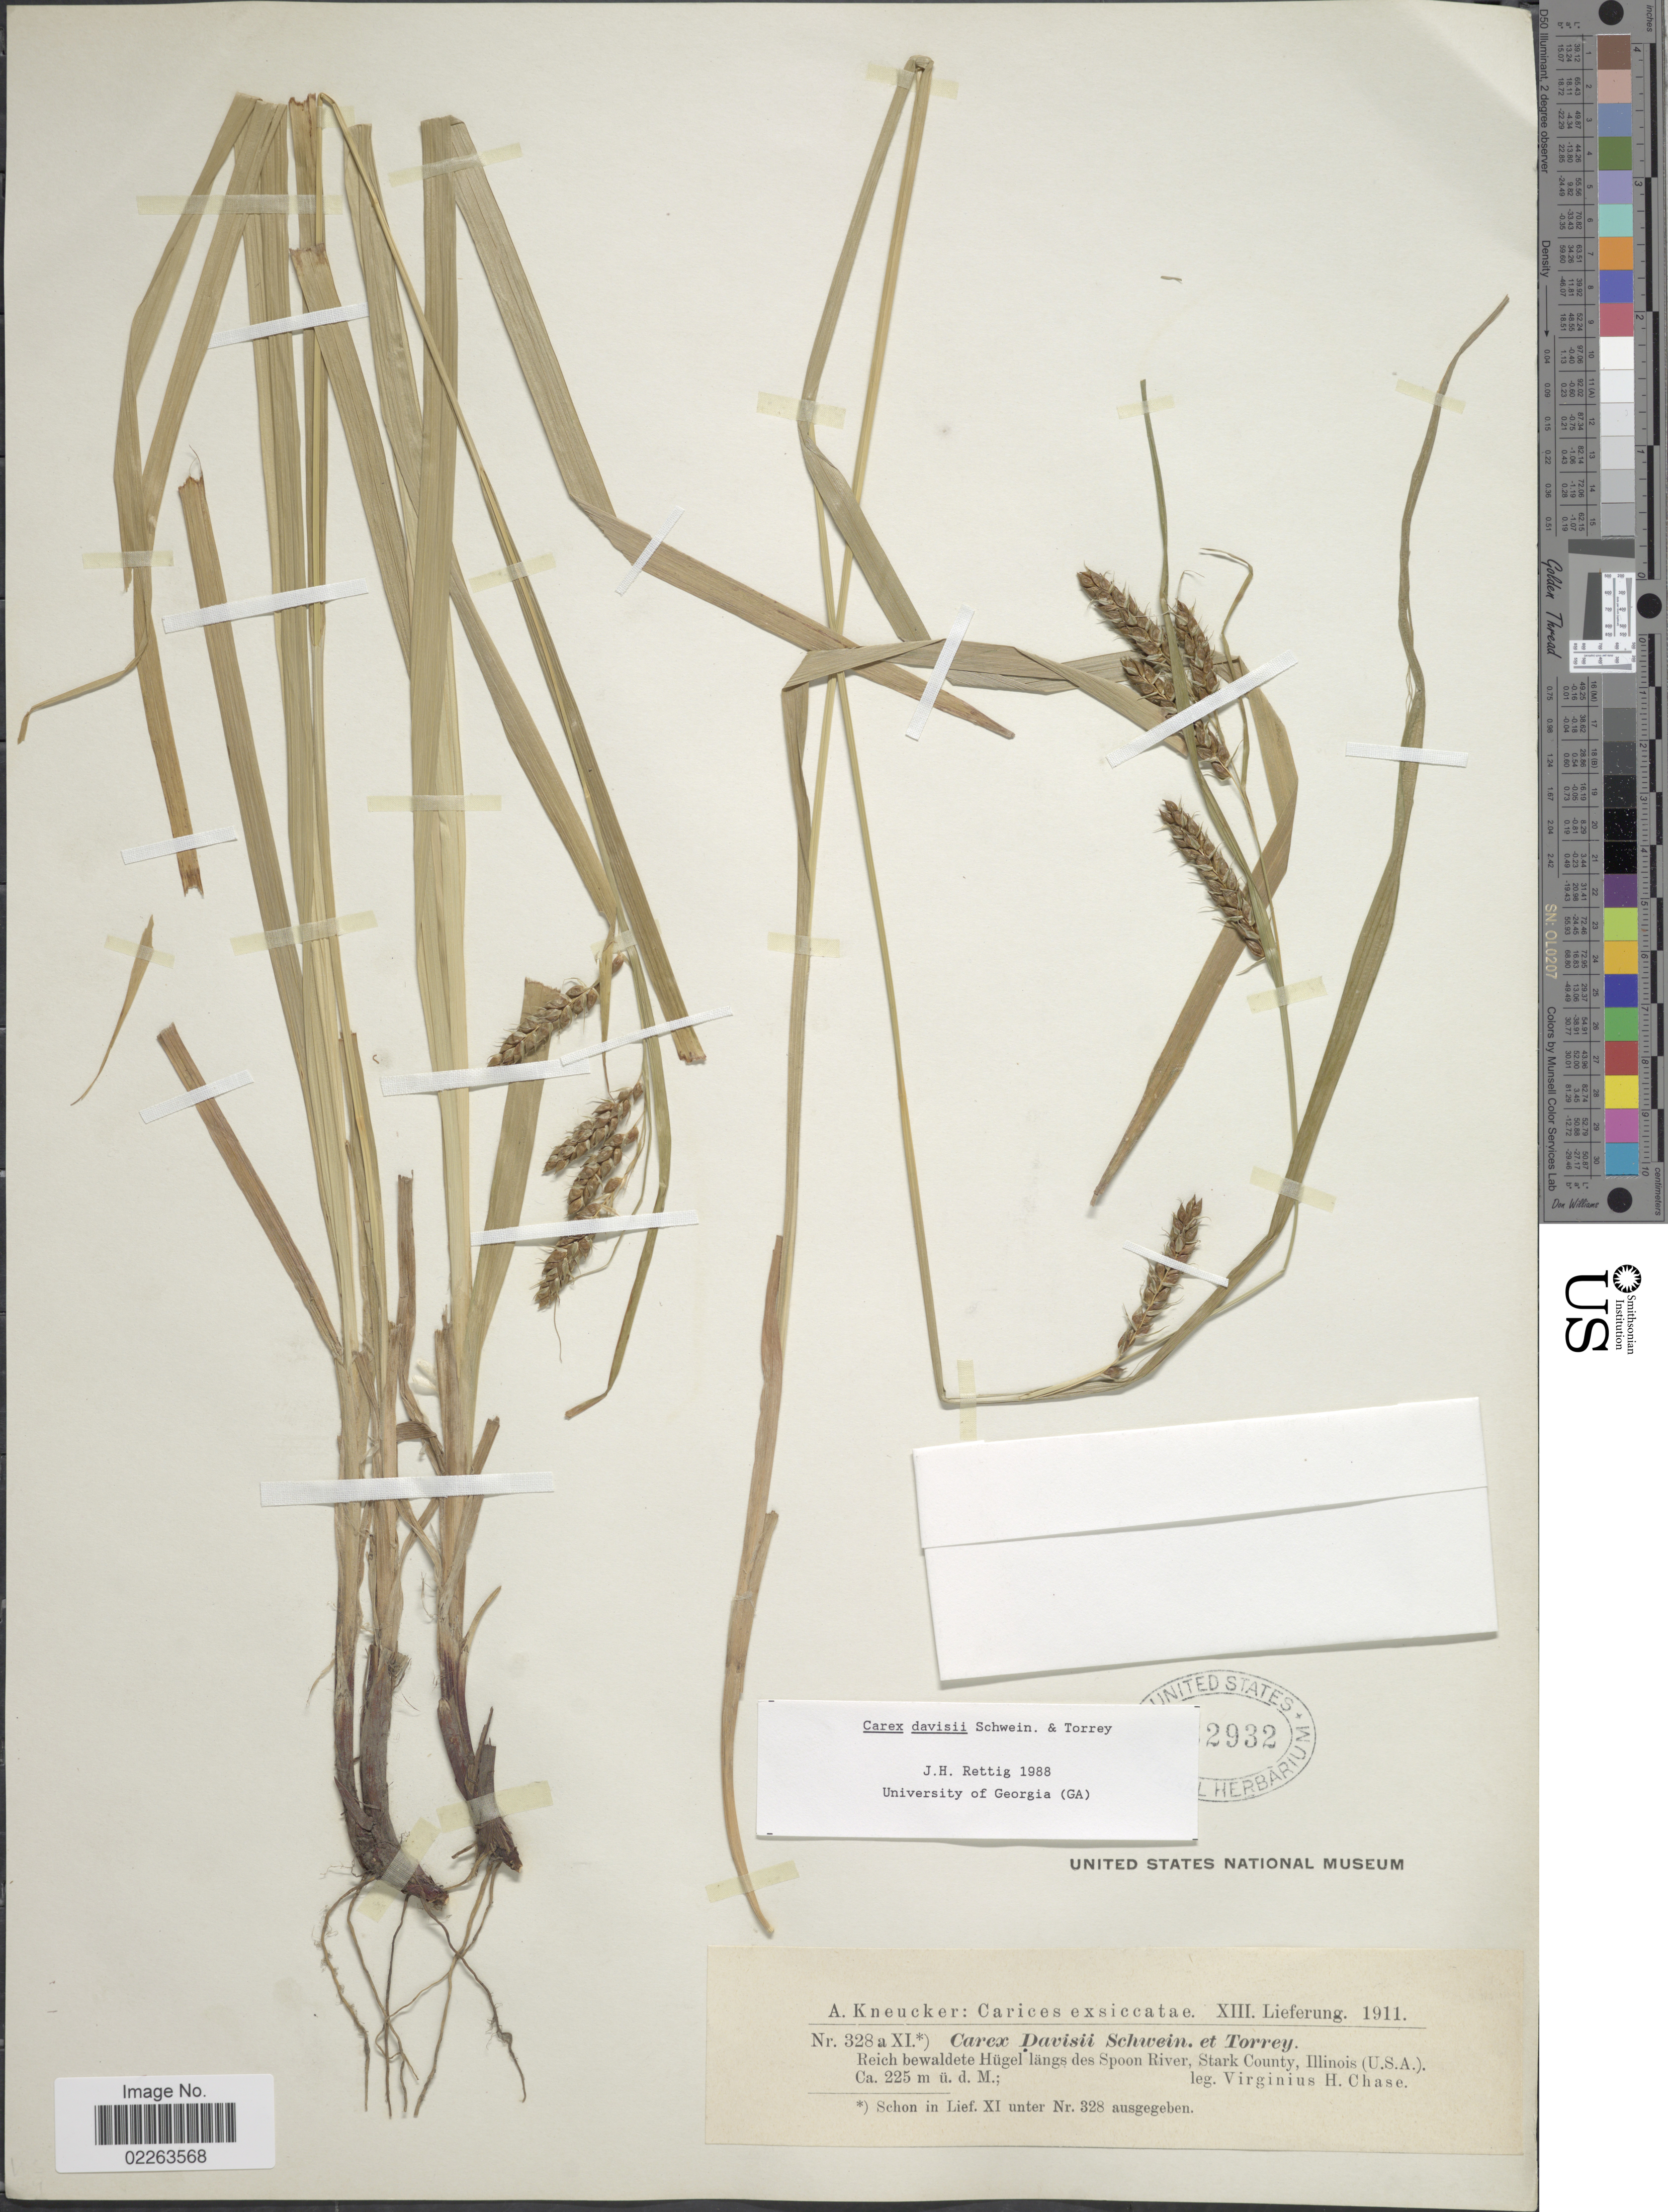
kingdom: Plantae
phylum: Tracheophyta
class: Liliopsida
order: Poales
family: Cyperaceae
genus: Carex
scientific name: Carex davisii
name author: Schwein. & Torr.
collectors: V. H. Chase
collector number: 328a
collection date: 1911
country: United States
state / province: Illinois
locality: Reich bewaldete Hugel langs des Spoon River, Stark County, Illinois (U.S.A.)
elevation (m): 225